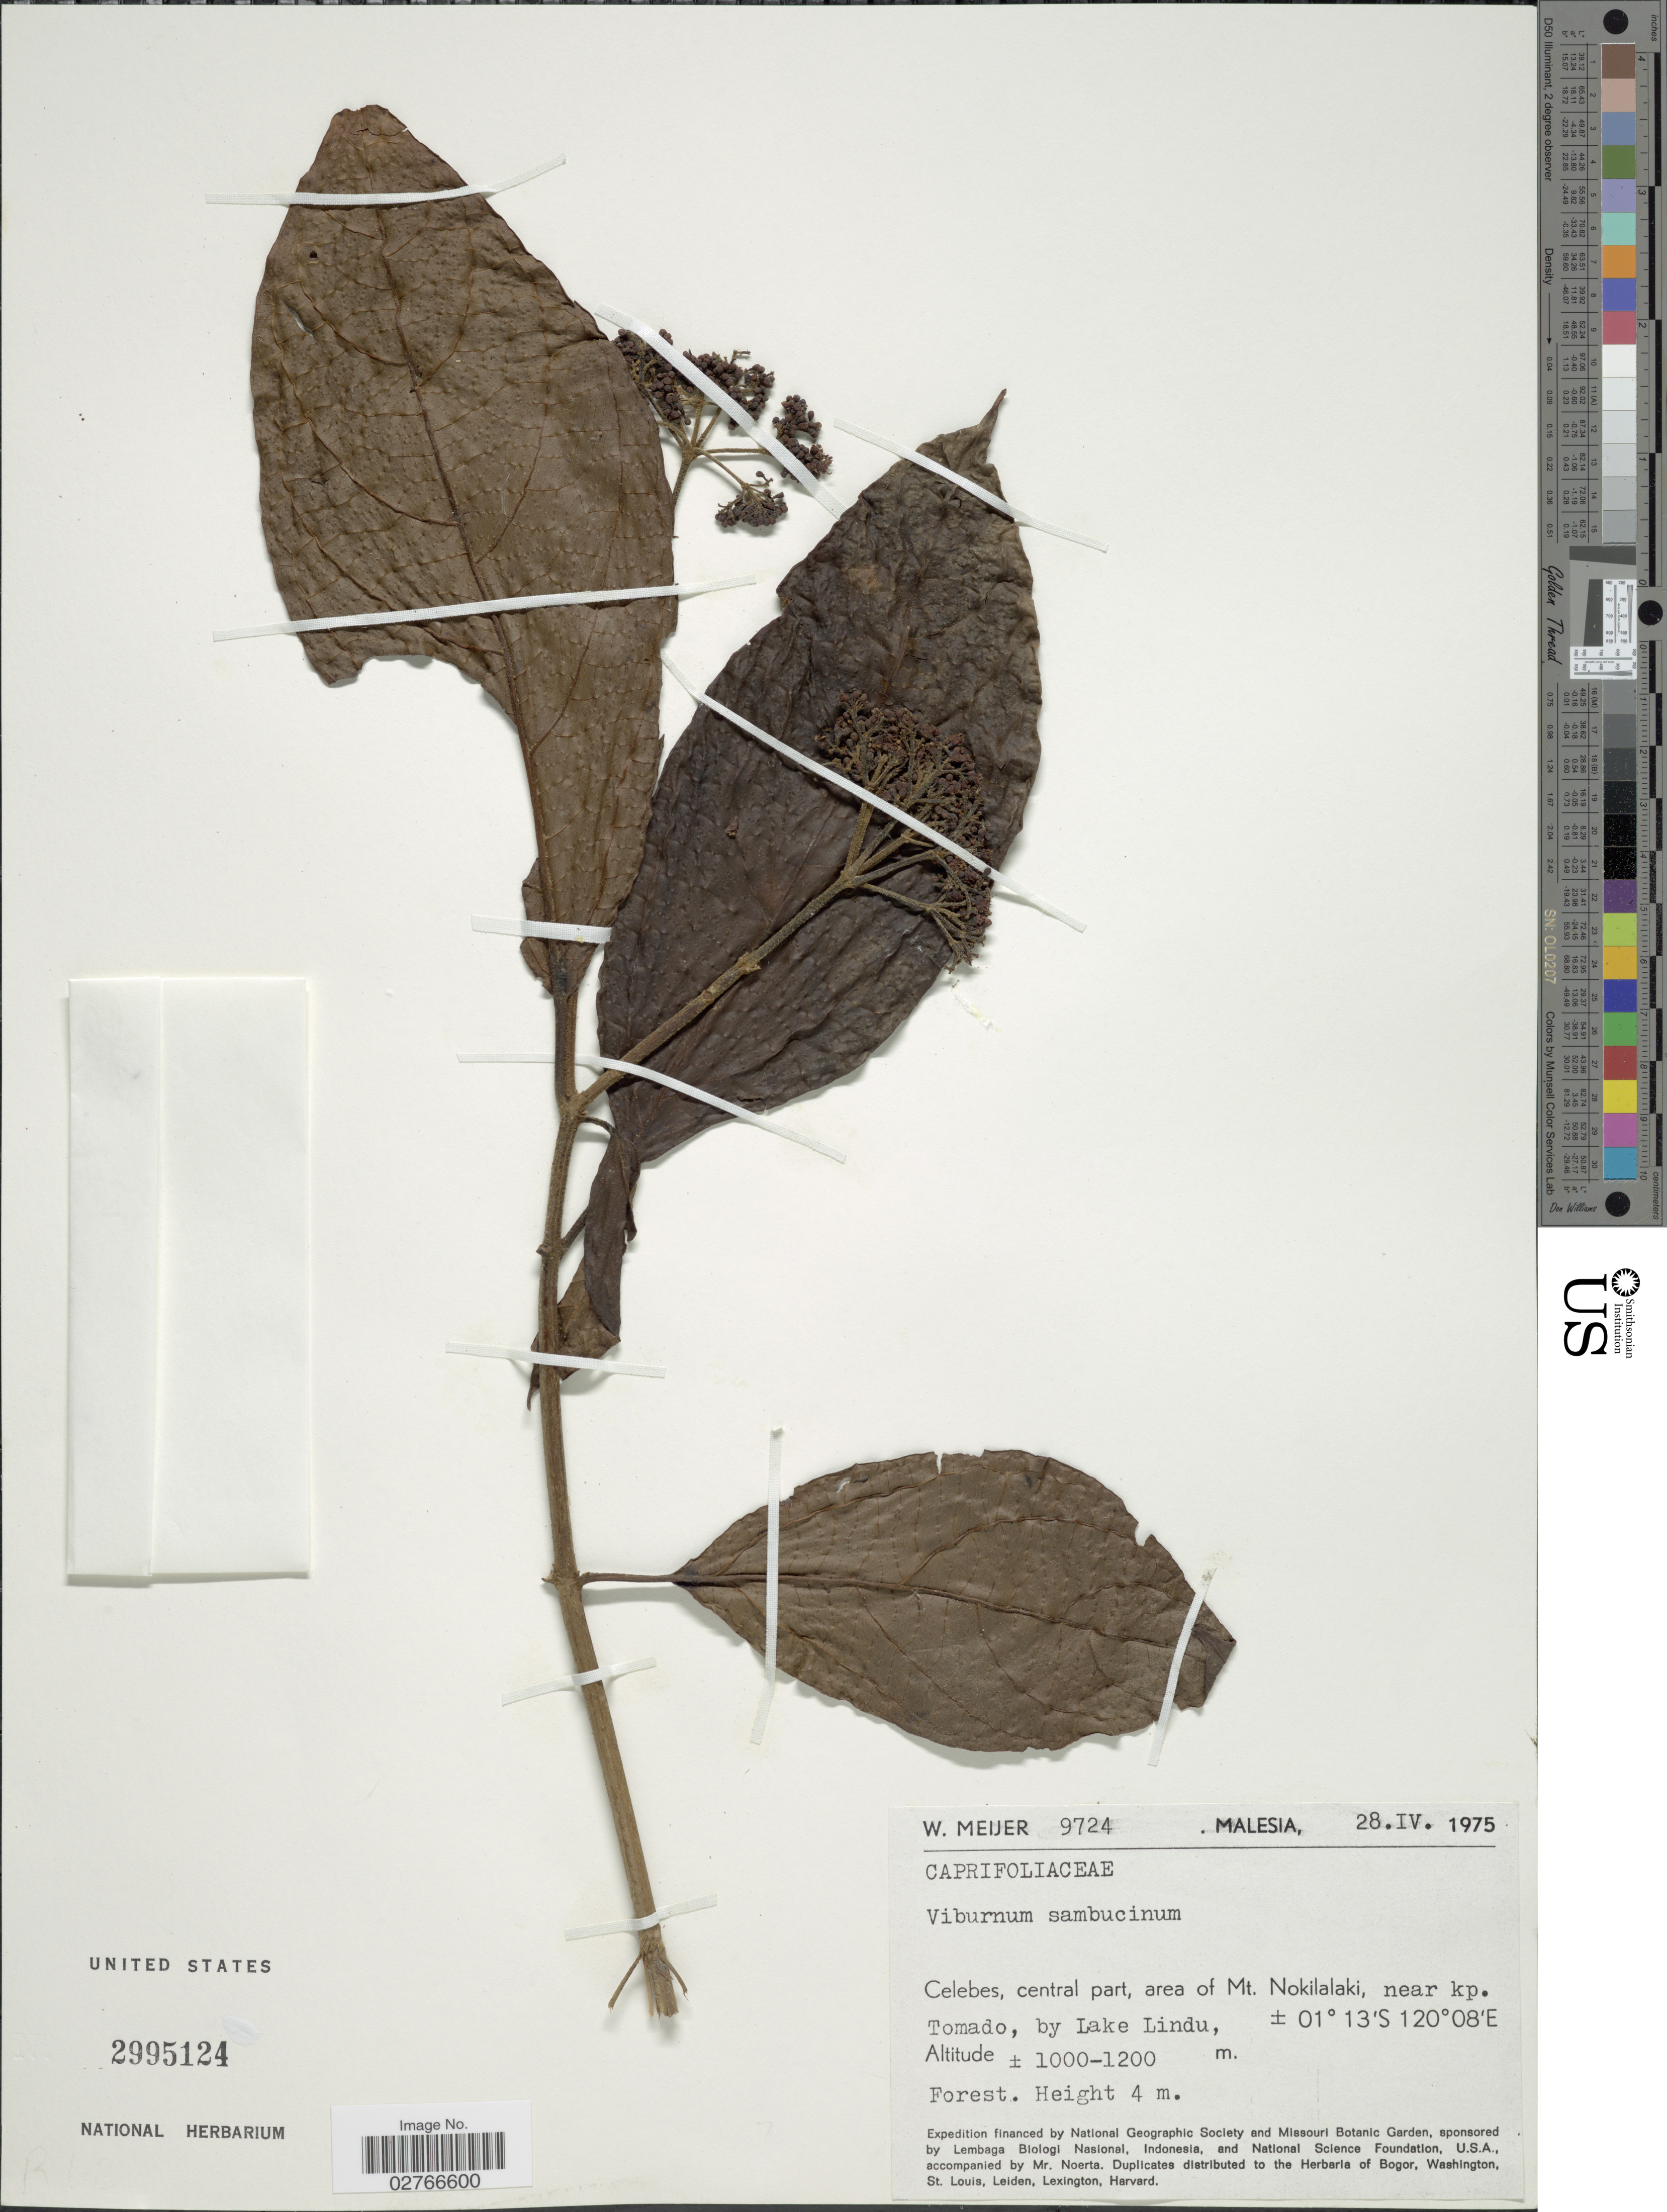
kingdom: Plantae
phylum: Tracheophyta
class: Magnoliopsida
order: Dipsacales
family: Viburnaceae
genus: Viburnum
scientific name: Viburnum sambucinum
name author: Reinw. ex Blume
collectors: W. Meijer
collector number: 9724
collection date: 1975-04-28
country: Malaysia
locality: Malesia. Celebes, central part, area of Mt. Nokilakali, near kp. Tomado, by Lake Lindu.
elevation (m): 1000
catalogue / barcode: US 2995124